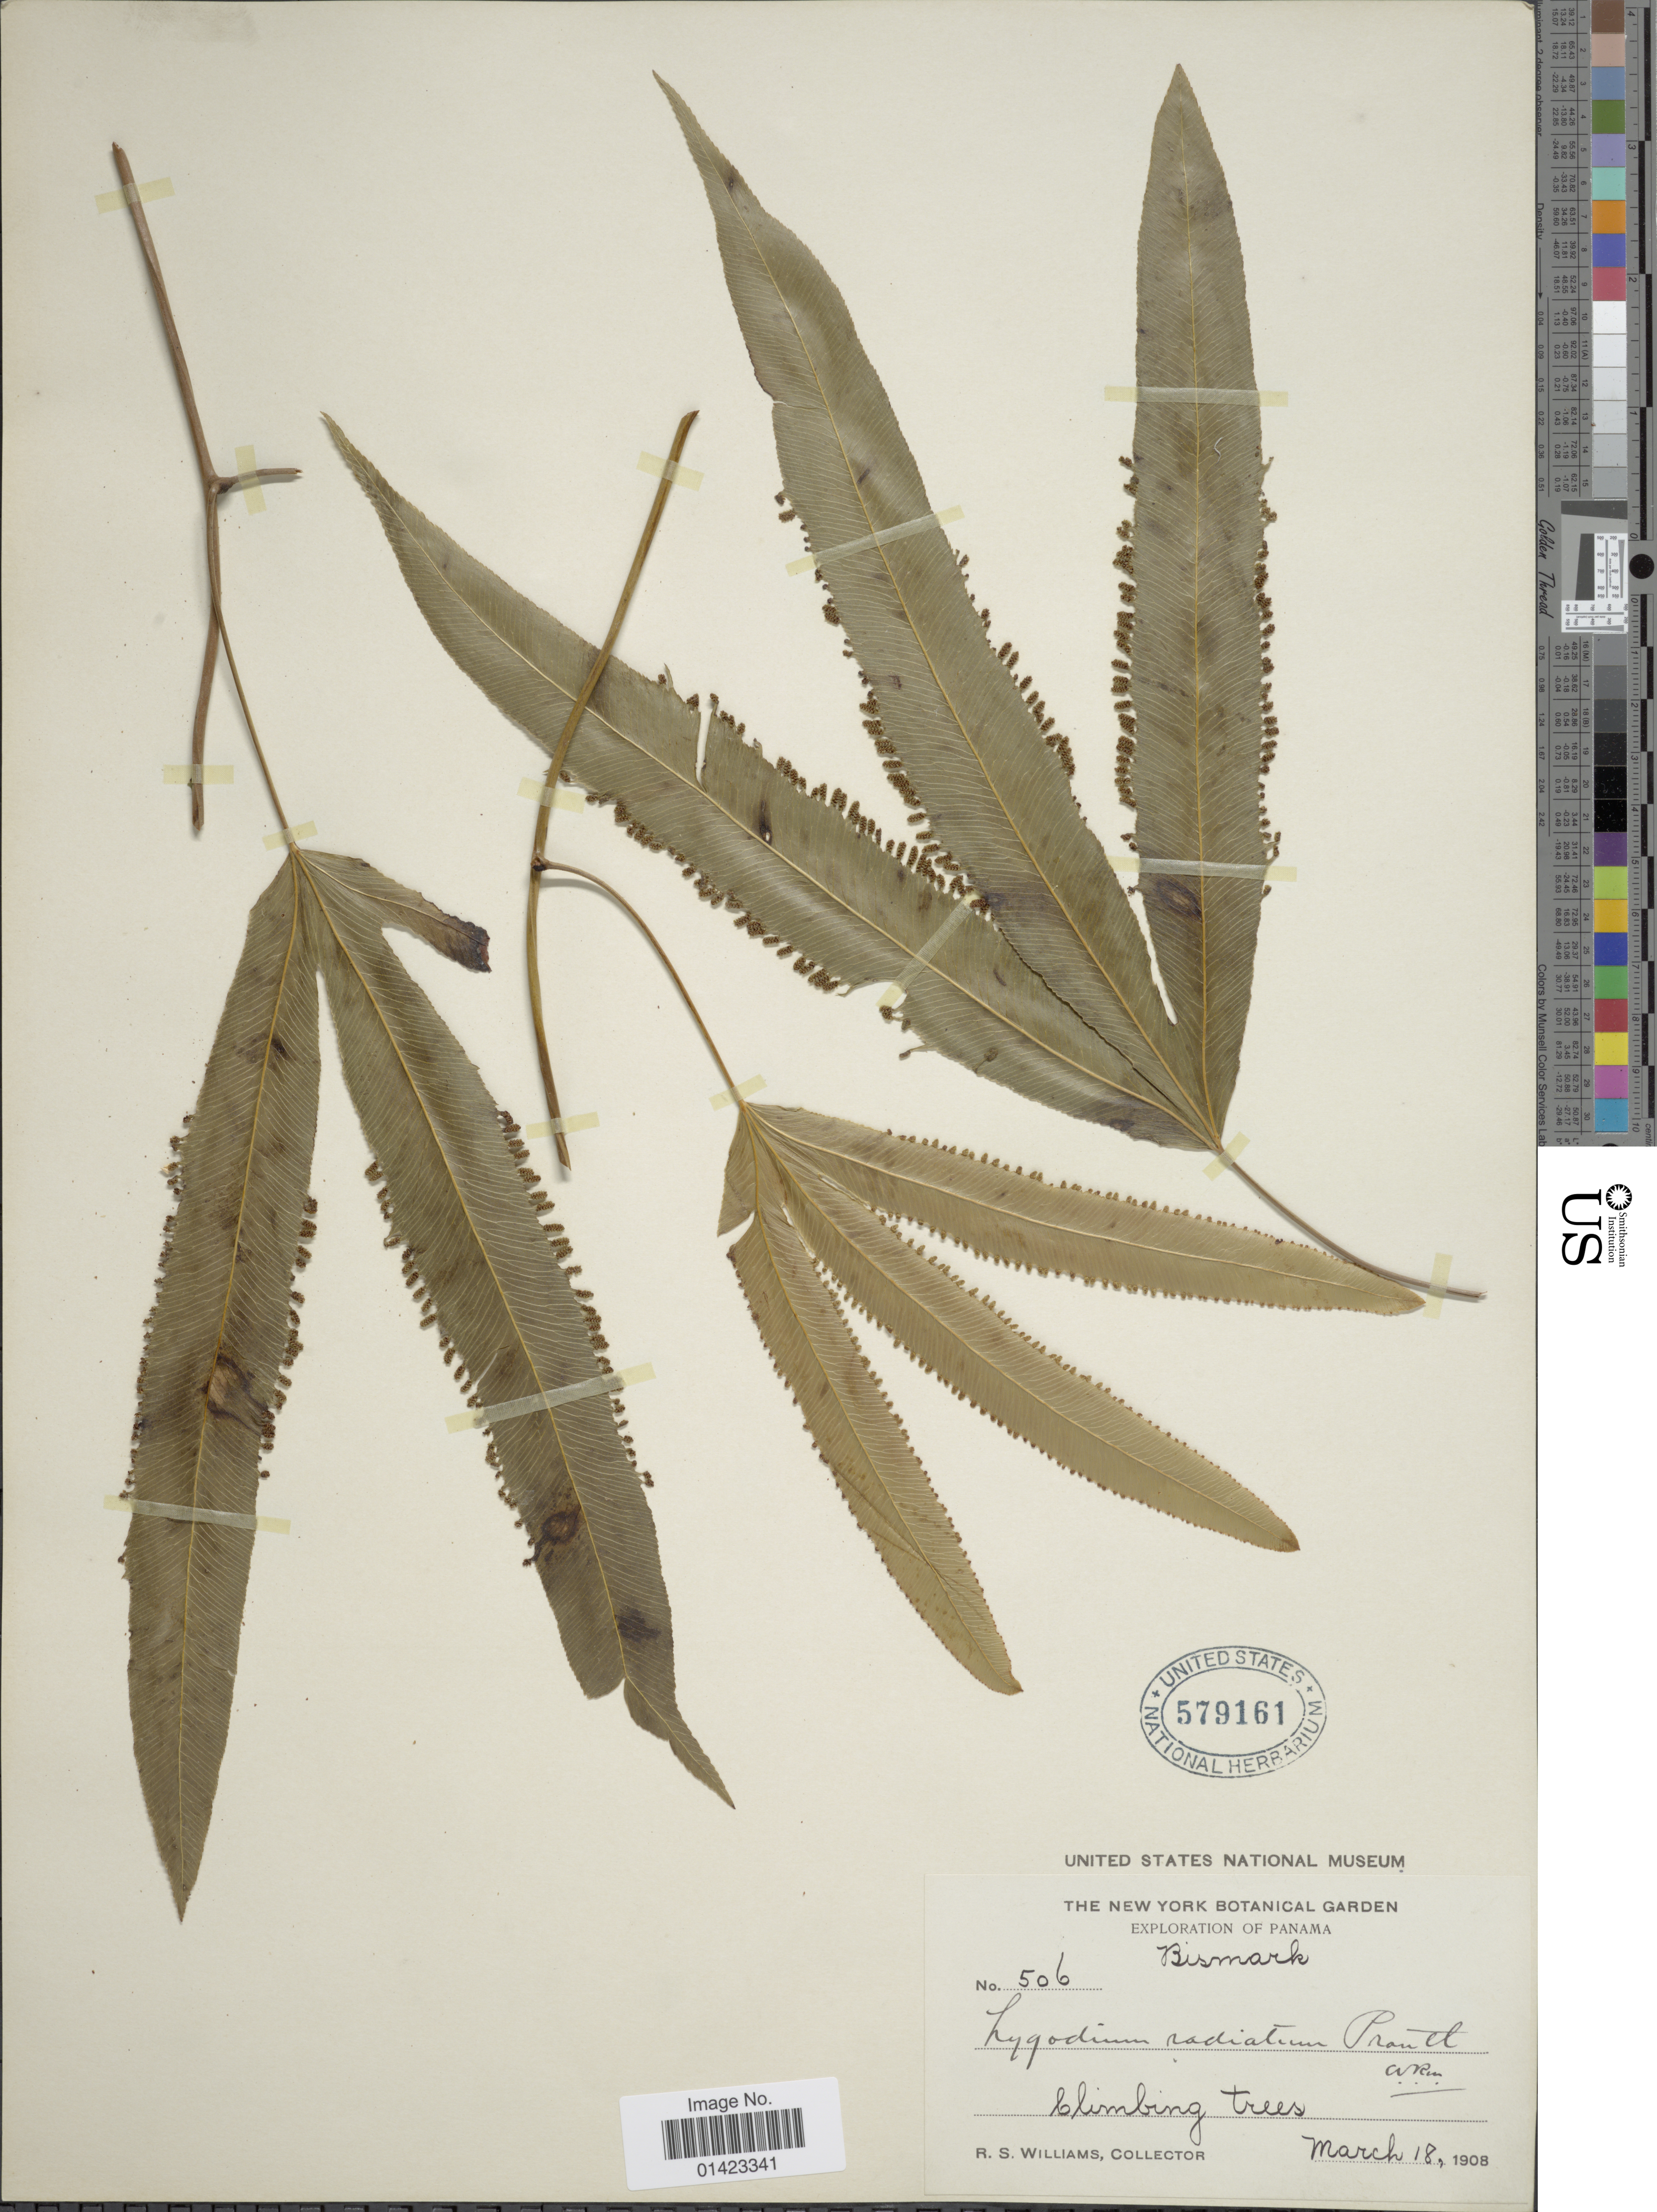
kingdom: Plantae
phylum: Tracheophyta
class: Polypodiopsida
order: Schizaeales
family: Lygodiaceae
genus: Lygodium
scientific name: Lygodium radiatum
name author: Prantl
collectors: R. S. Williams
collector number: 506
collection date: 1908-03-18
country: Panama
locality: Bismark, climbing trees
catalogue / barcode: US 579161